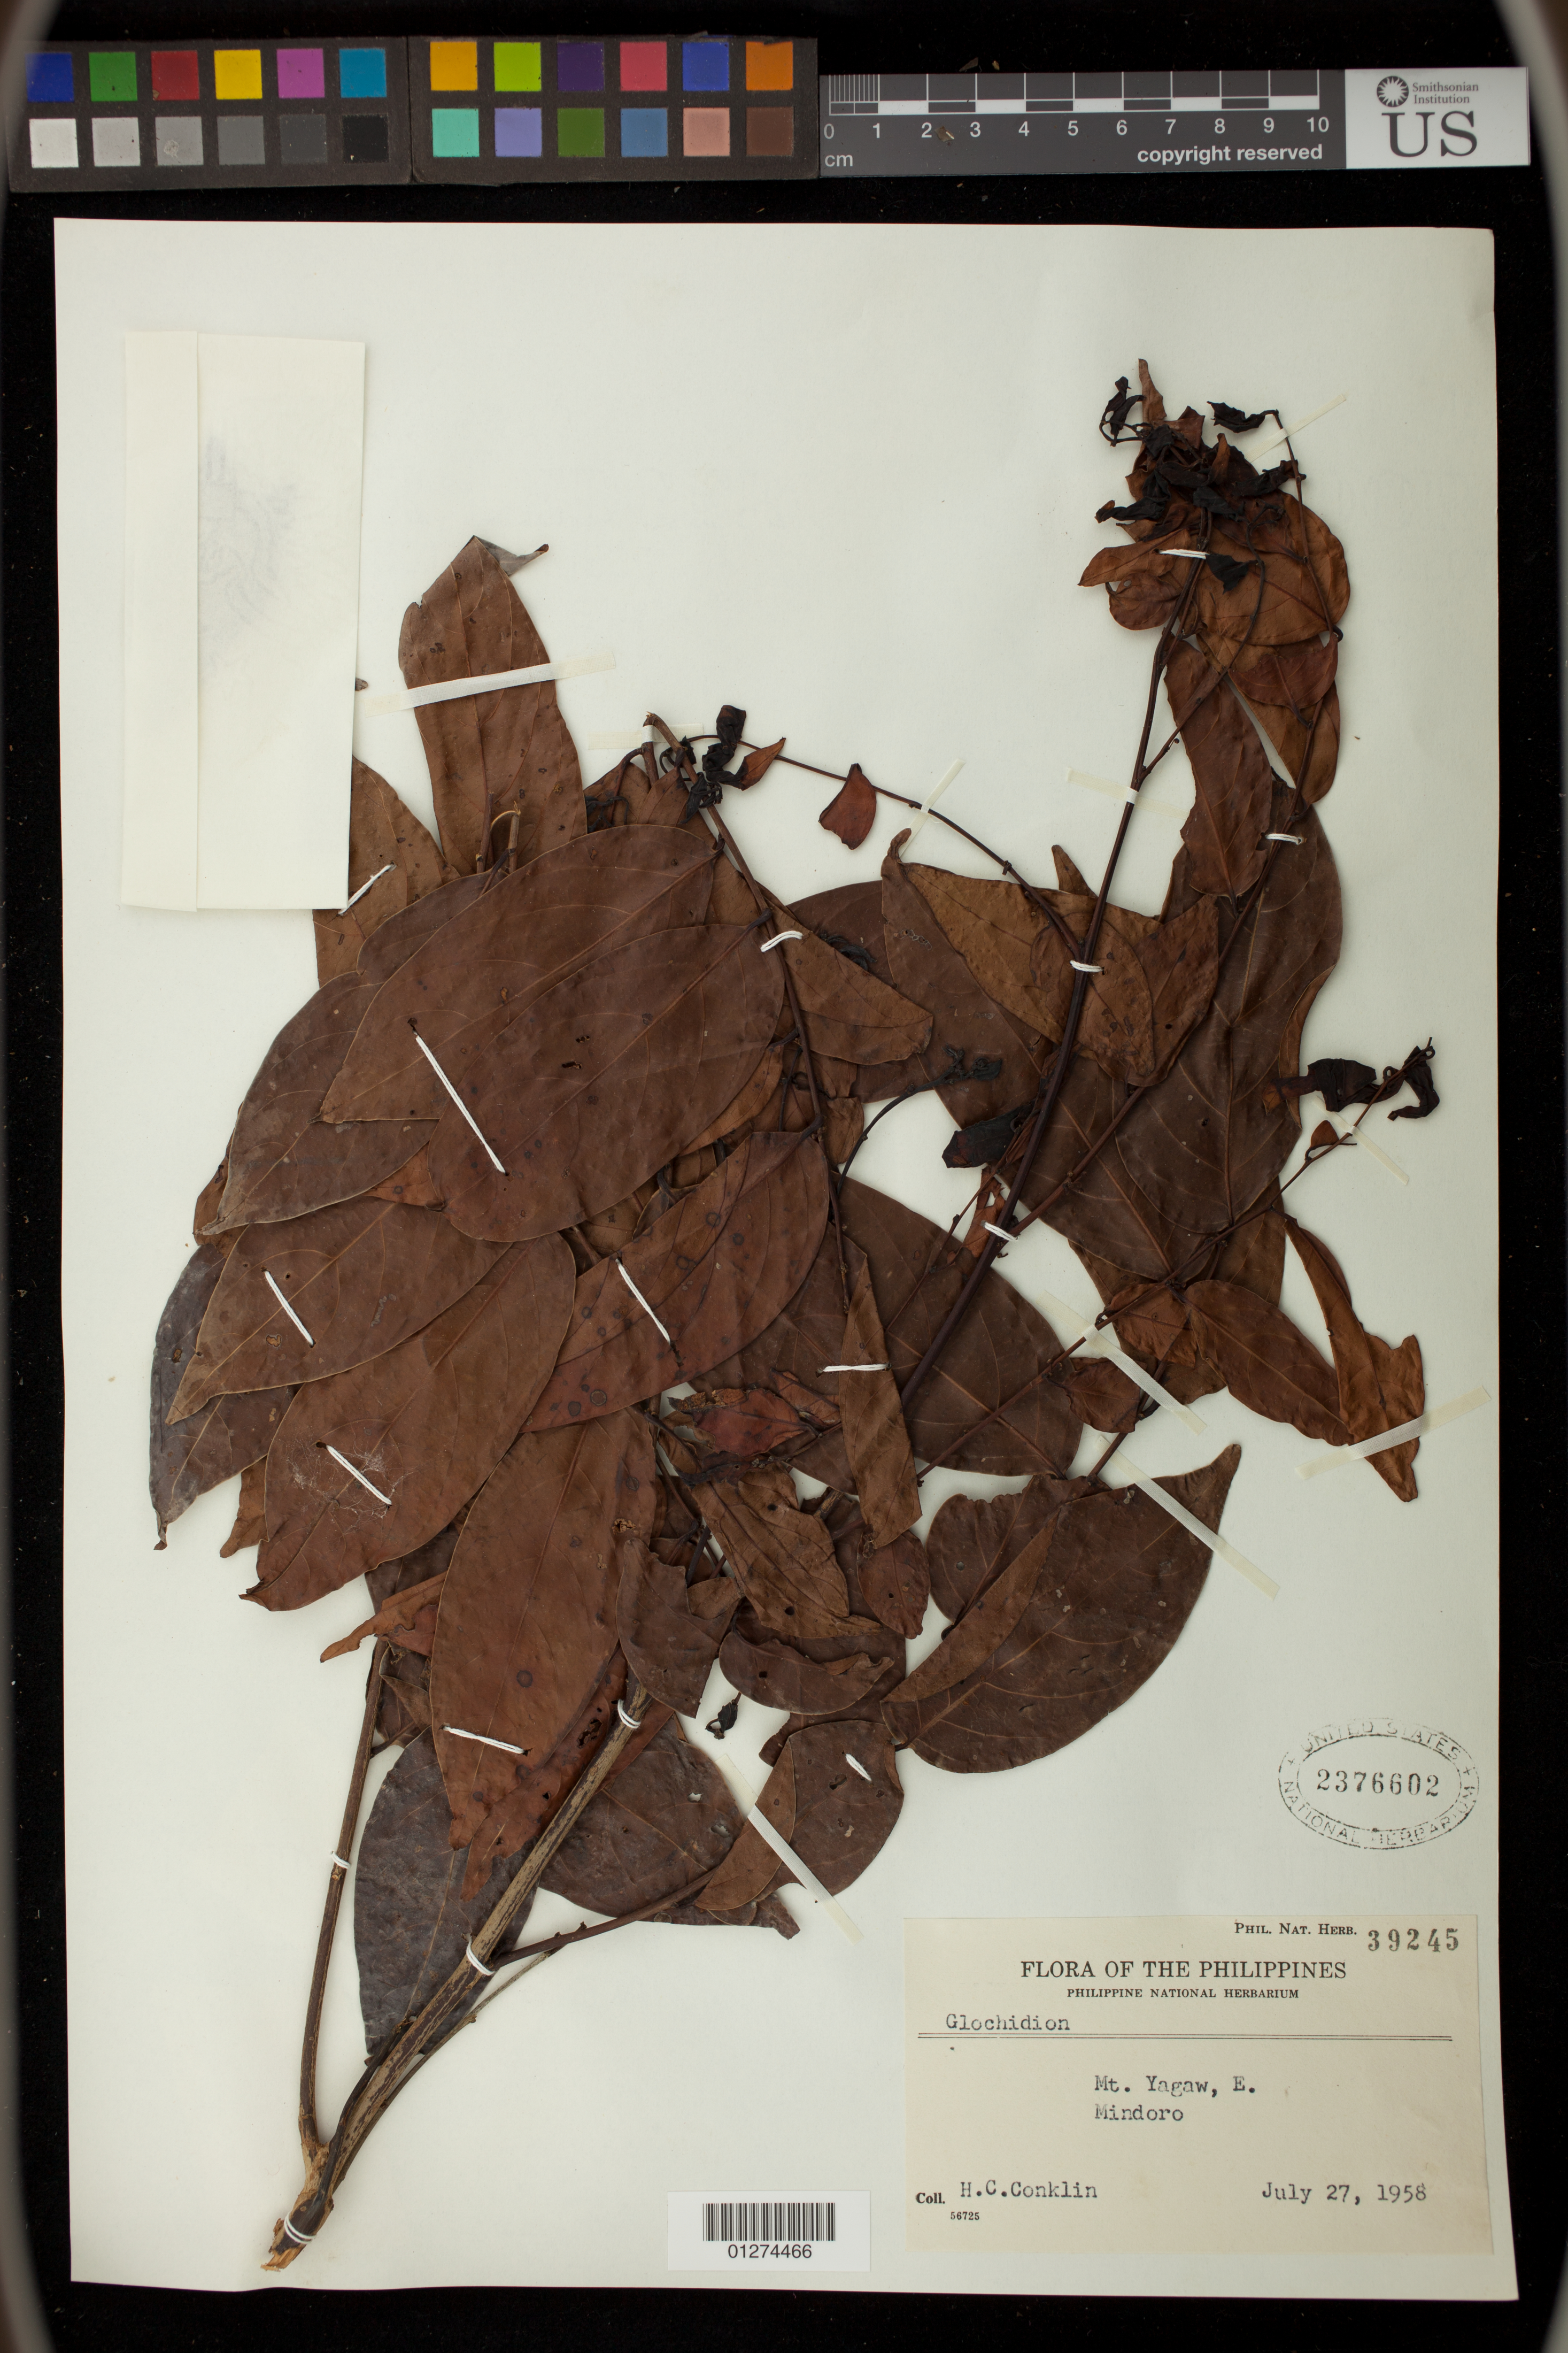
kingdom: Plantae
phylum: Tracheophyta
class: Magnoliopsida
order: Malpighiales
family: Phyllanthaceae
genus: Glochidion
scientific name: Glochidion sp.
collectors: H. Conklin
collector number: Phil. Nat. Herb. 39245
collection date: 1958-07-27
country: Philippines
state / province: Mimaropa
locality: Mt. Yagaw, E., Mindoro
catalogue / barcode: US 2376602